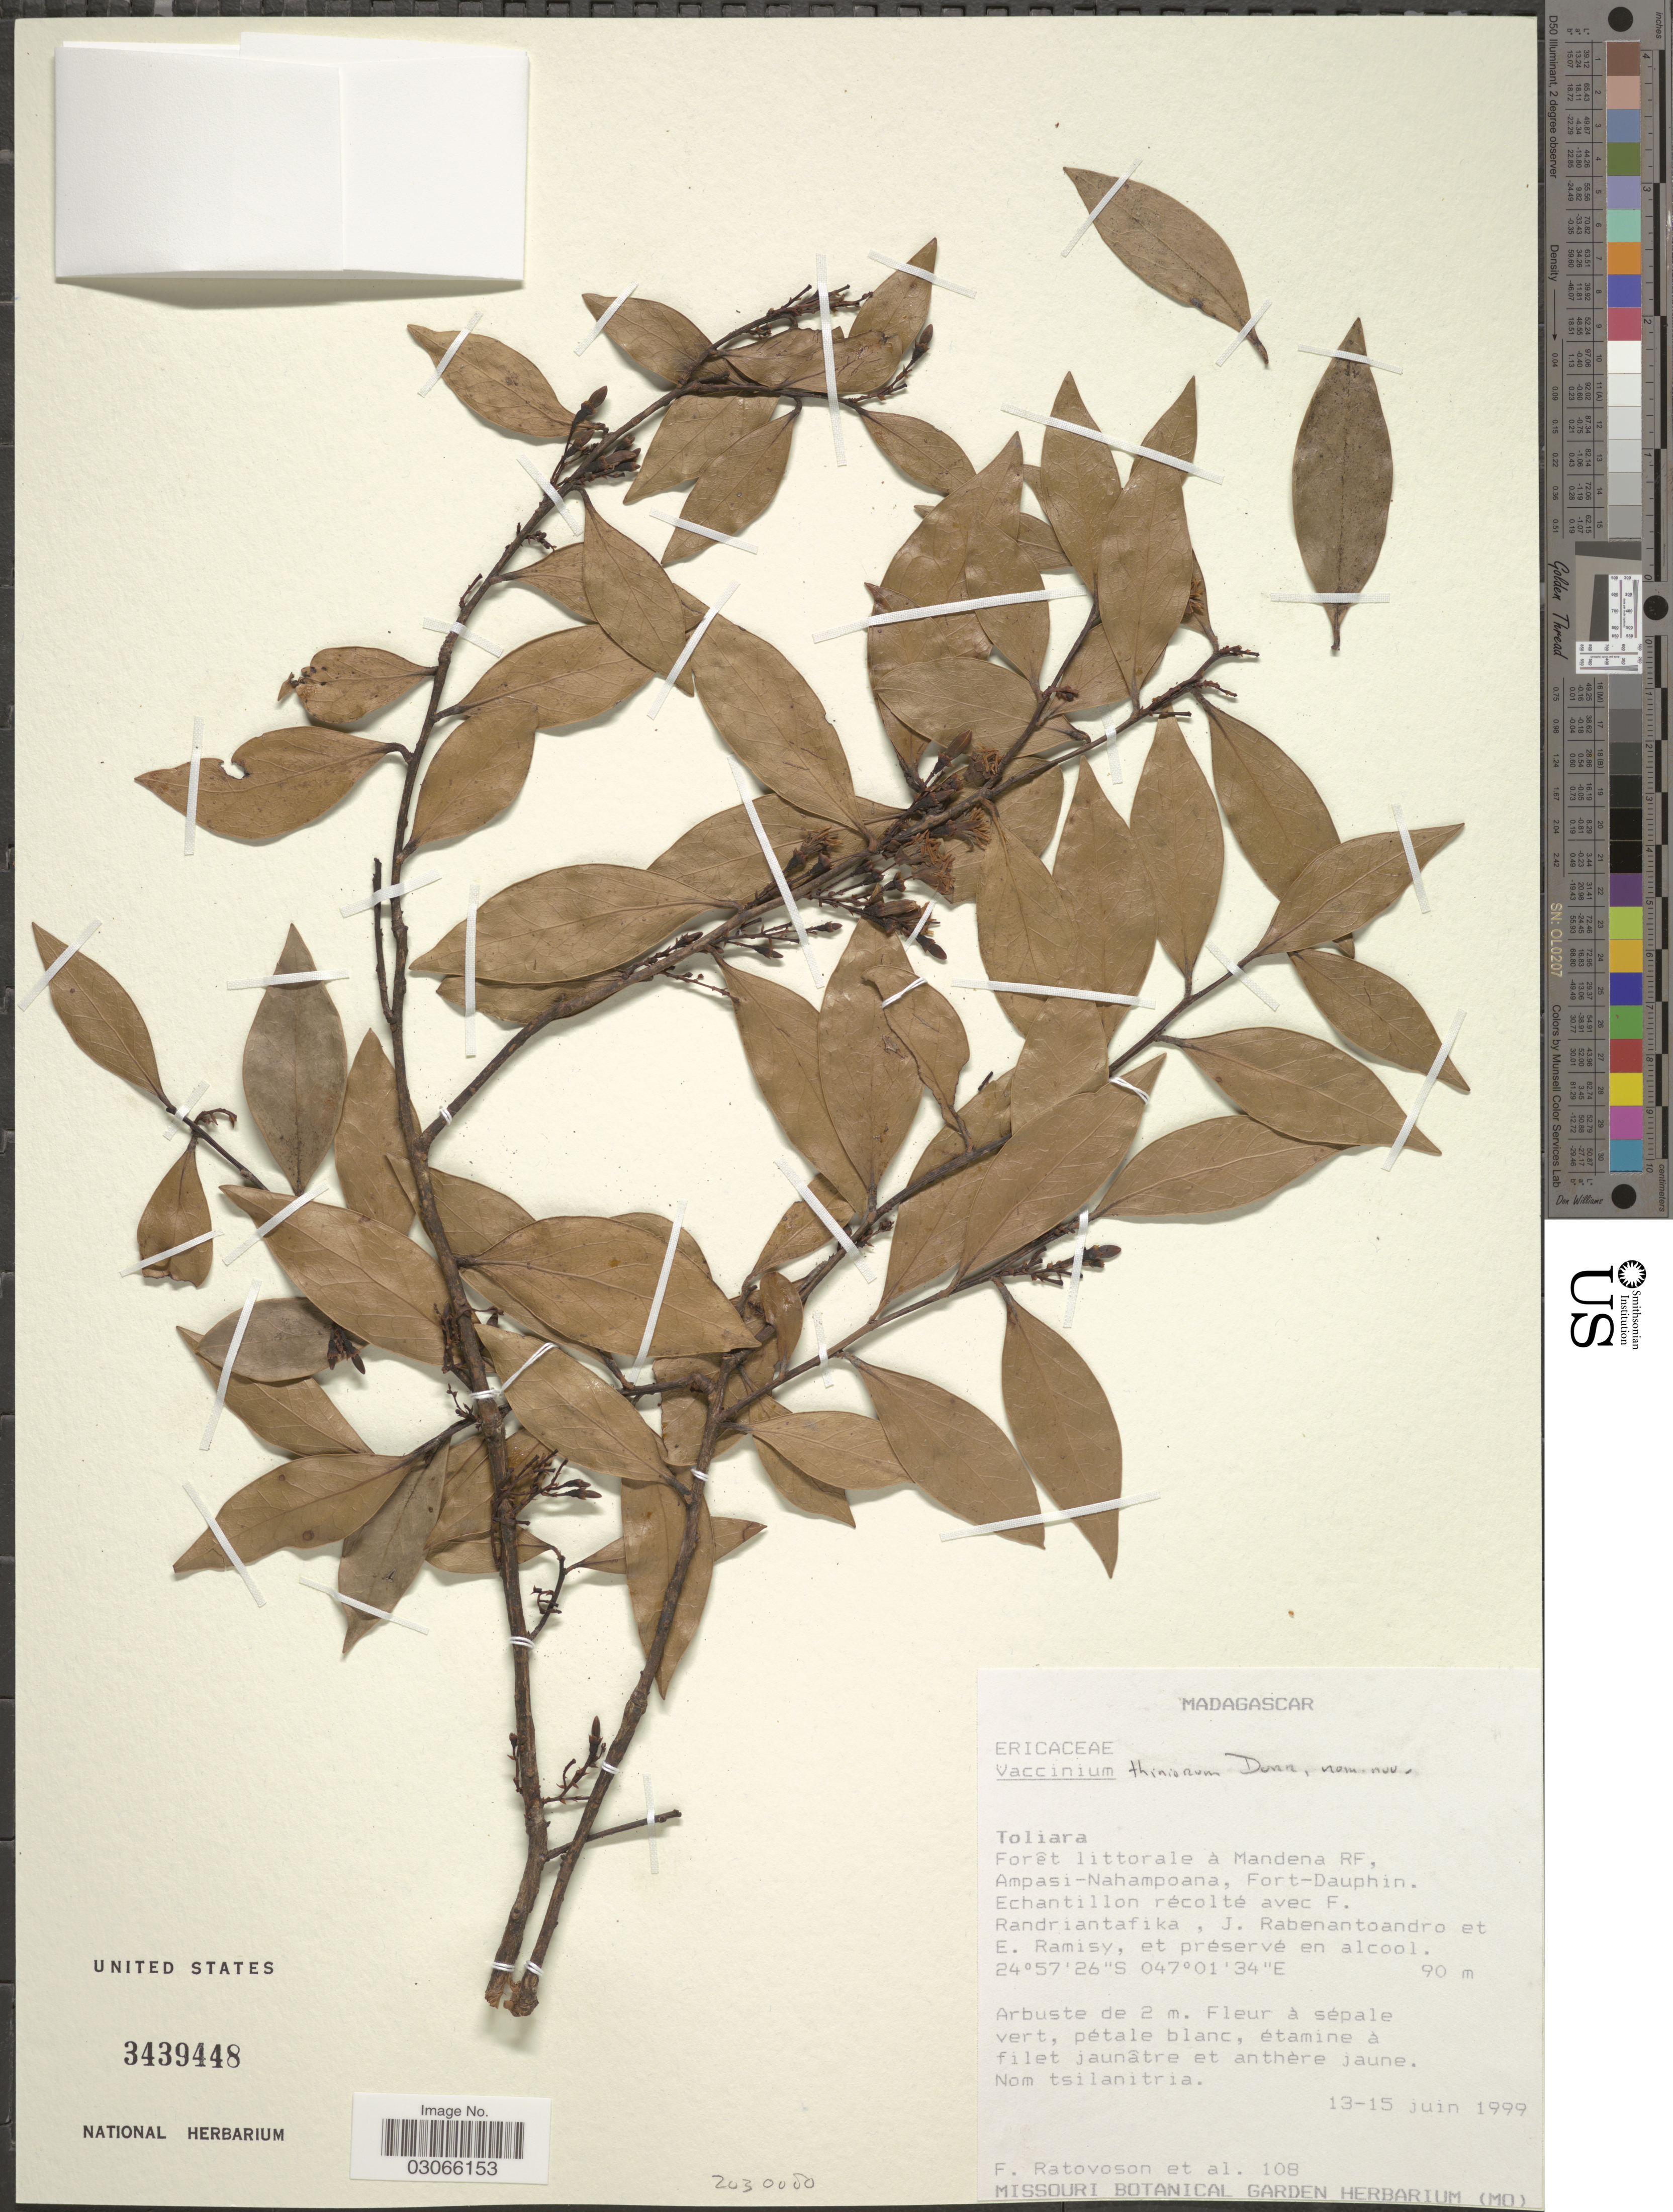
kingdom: Plantae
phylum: Tracheophyta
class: Magnoliopsida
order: Ericales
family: Ericaceae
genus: Vaccinium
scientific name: Vaccinium thiniorum Dorr nom. nov. ined.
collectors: F. Ratovoson, F. Randriantafika, J. Rabenantoandro & E. Ramisy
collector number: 108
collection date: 1999-06-13/1999-06-15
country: Madagascar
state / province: Anosy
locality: Forêt littorale à Mandena RF, Ampasi-Nahampoana, Fort-Dauphin.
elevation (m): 90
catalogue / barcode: US 3439448